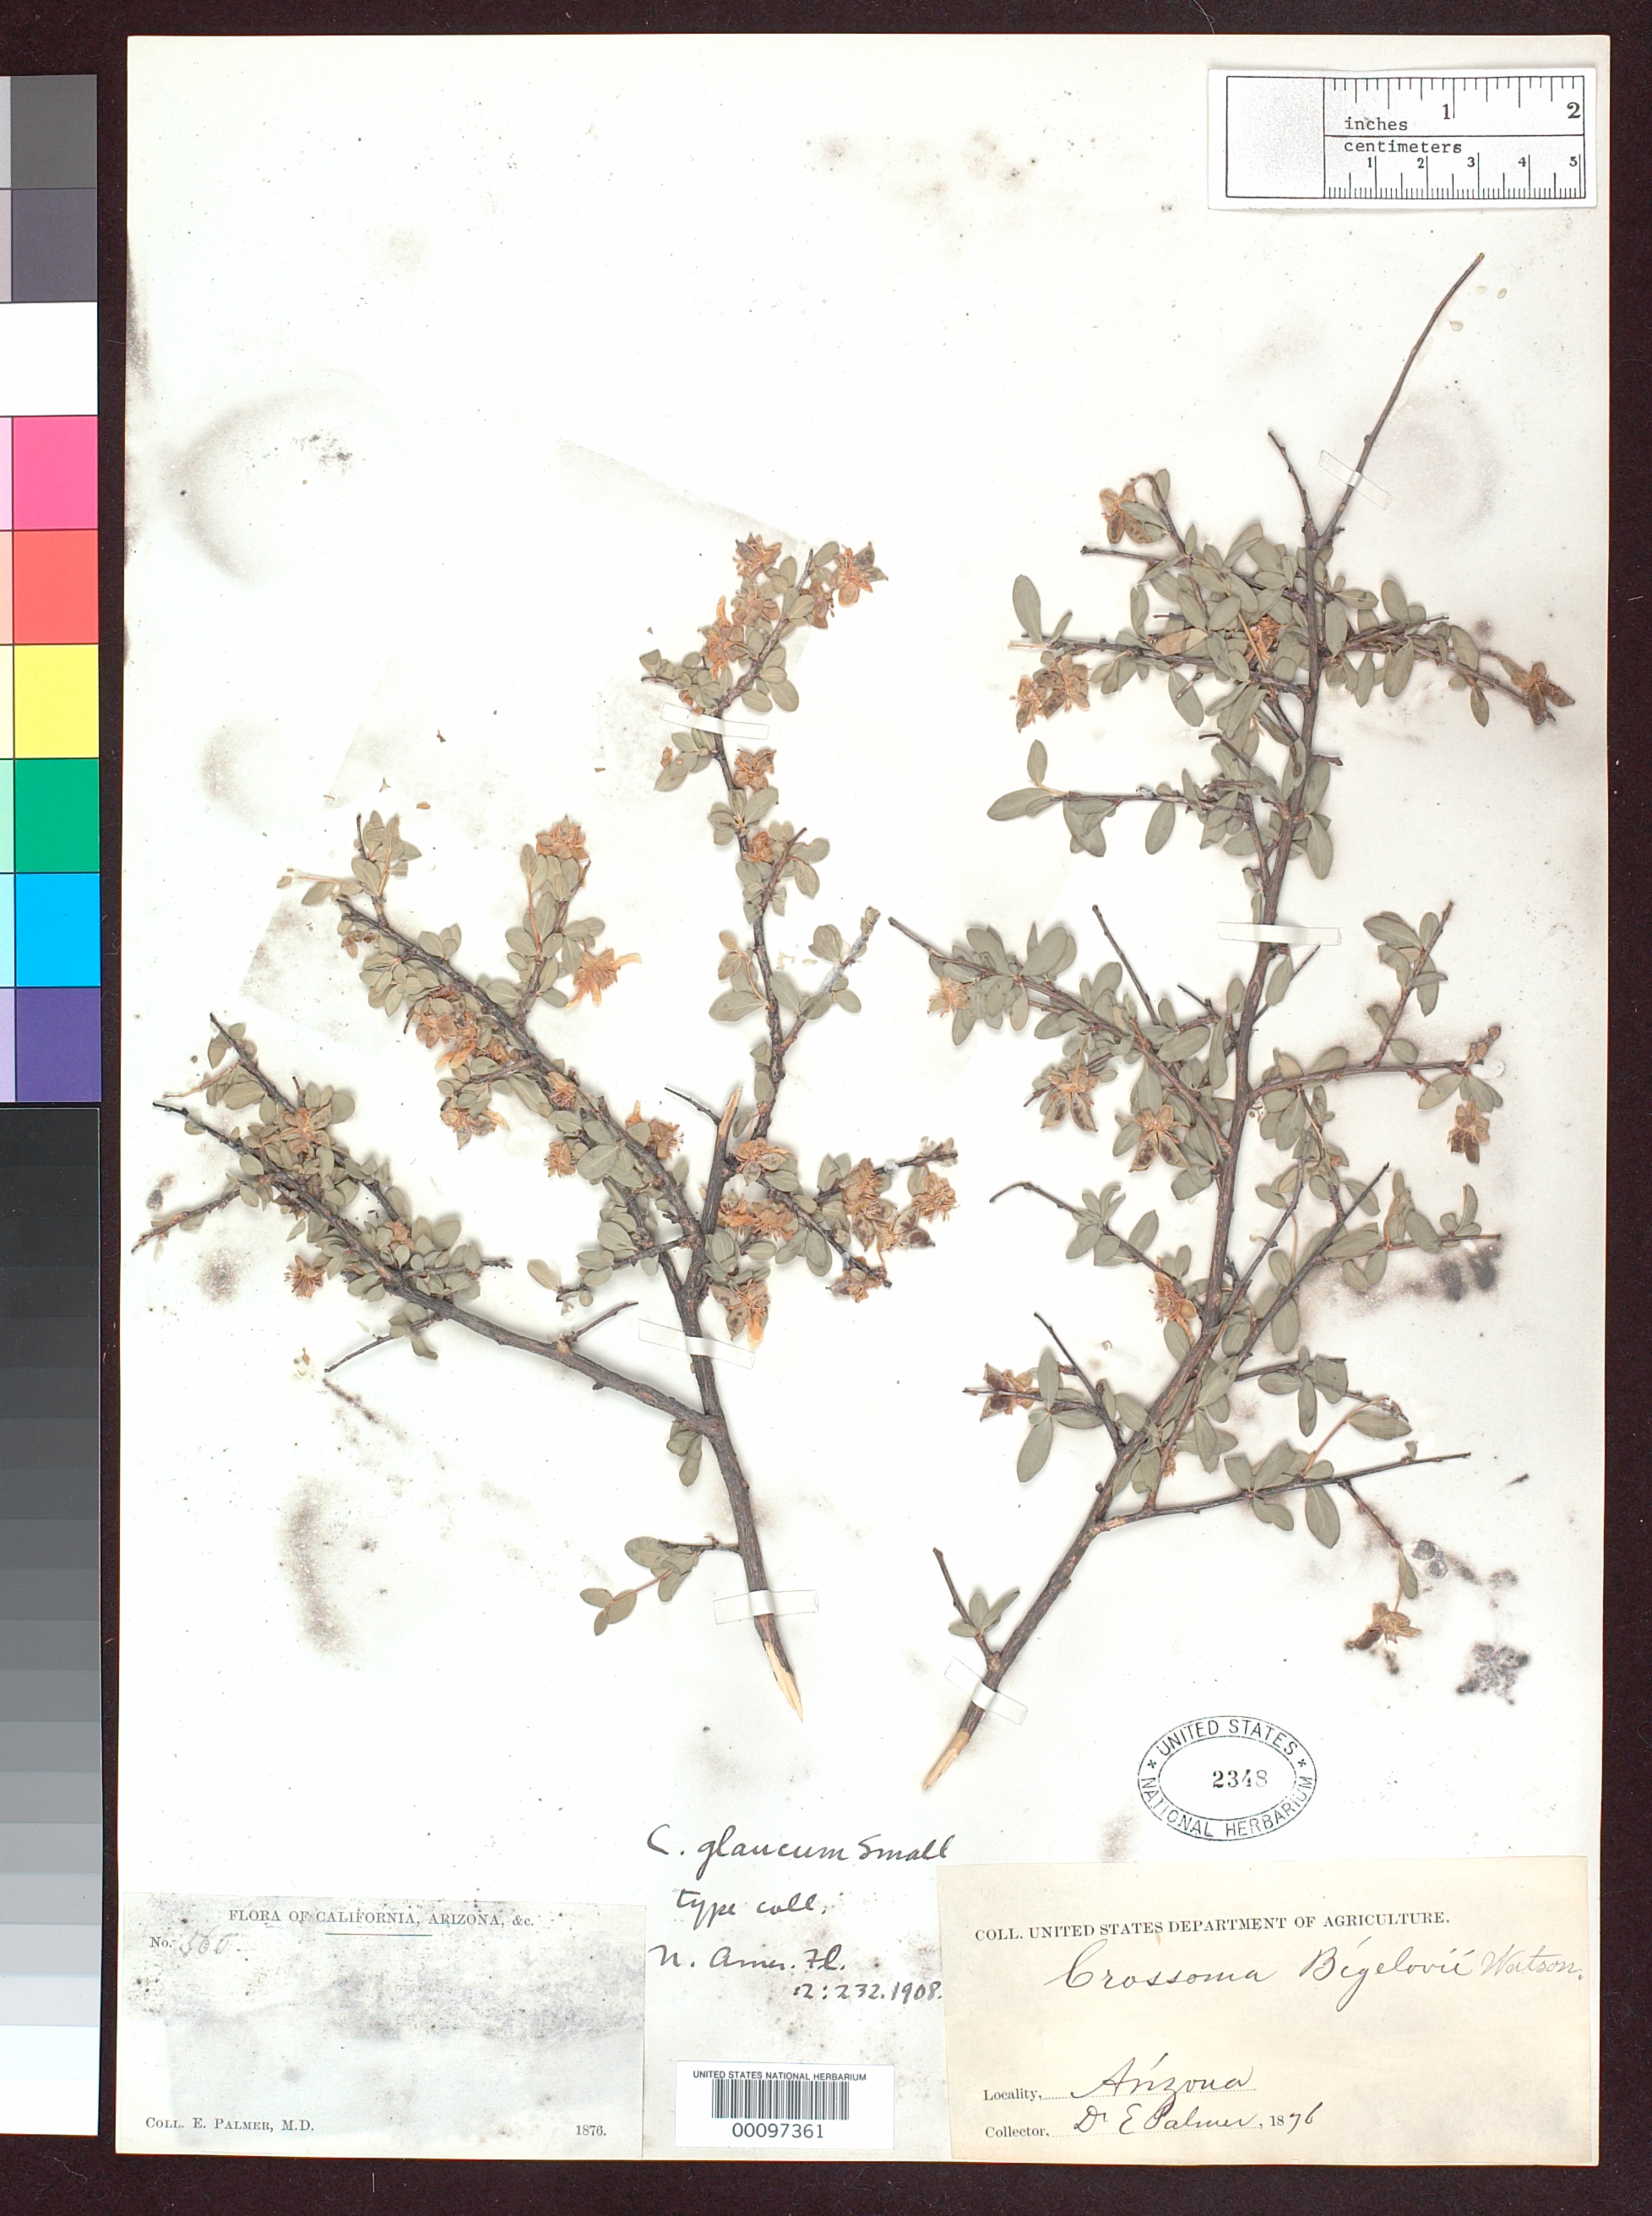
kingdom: Plantae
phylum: Tracheophyta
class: Magnoliopsida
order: Crossosomatales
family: Crossosomataceae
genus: Crossosoma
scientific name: Crossosoma glaucum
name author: Small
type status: Type Collection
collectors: E. Palmer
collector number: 560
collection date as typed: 1876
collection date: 1876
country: United States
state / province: Arizona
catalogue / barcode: US 2348